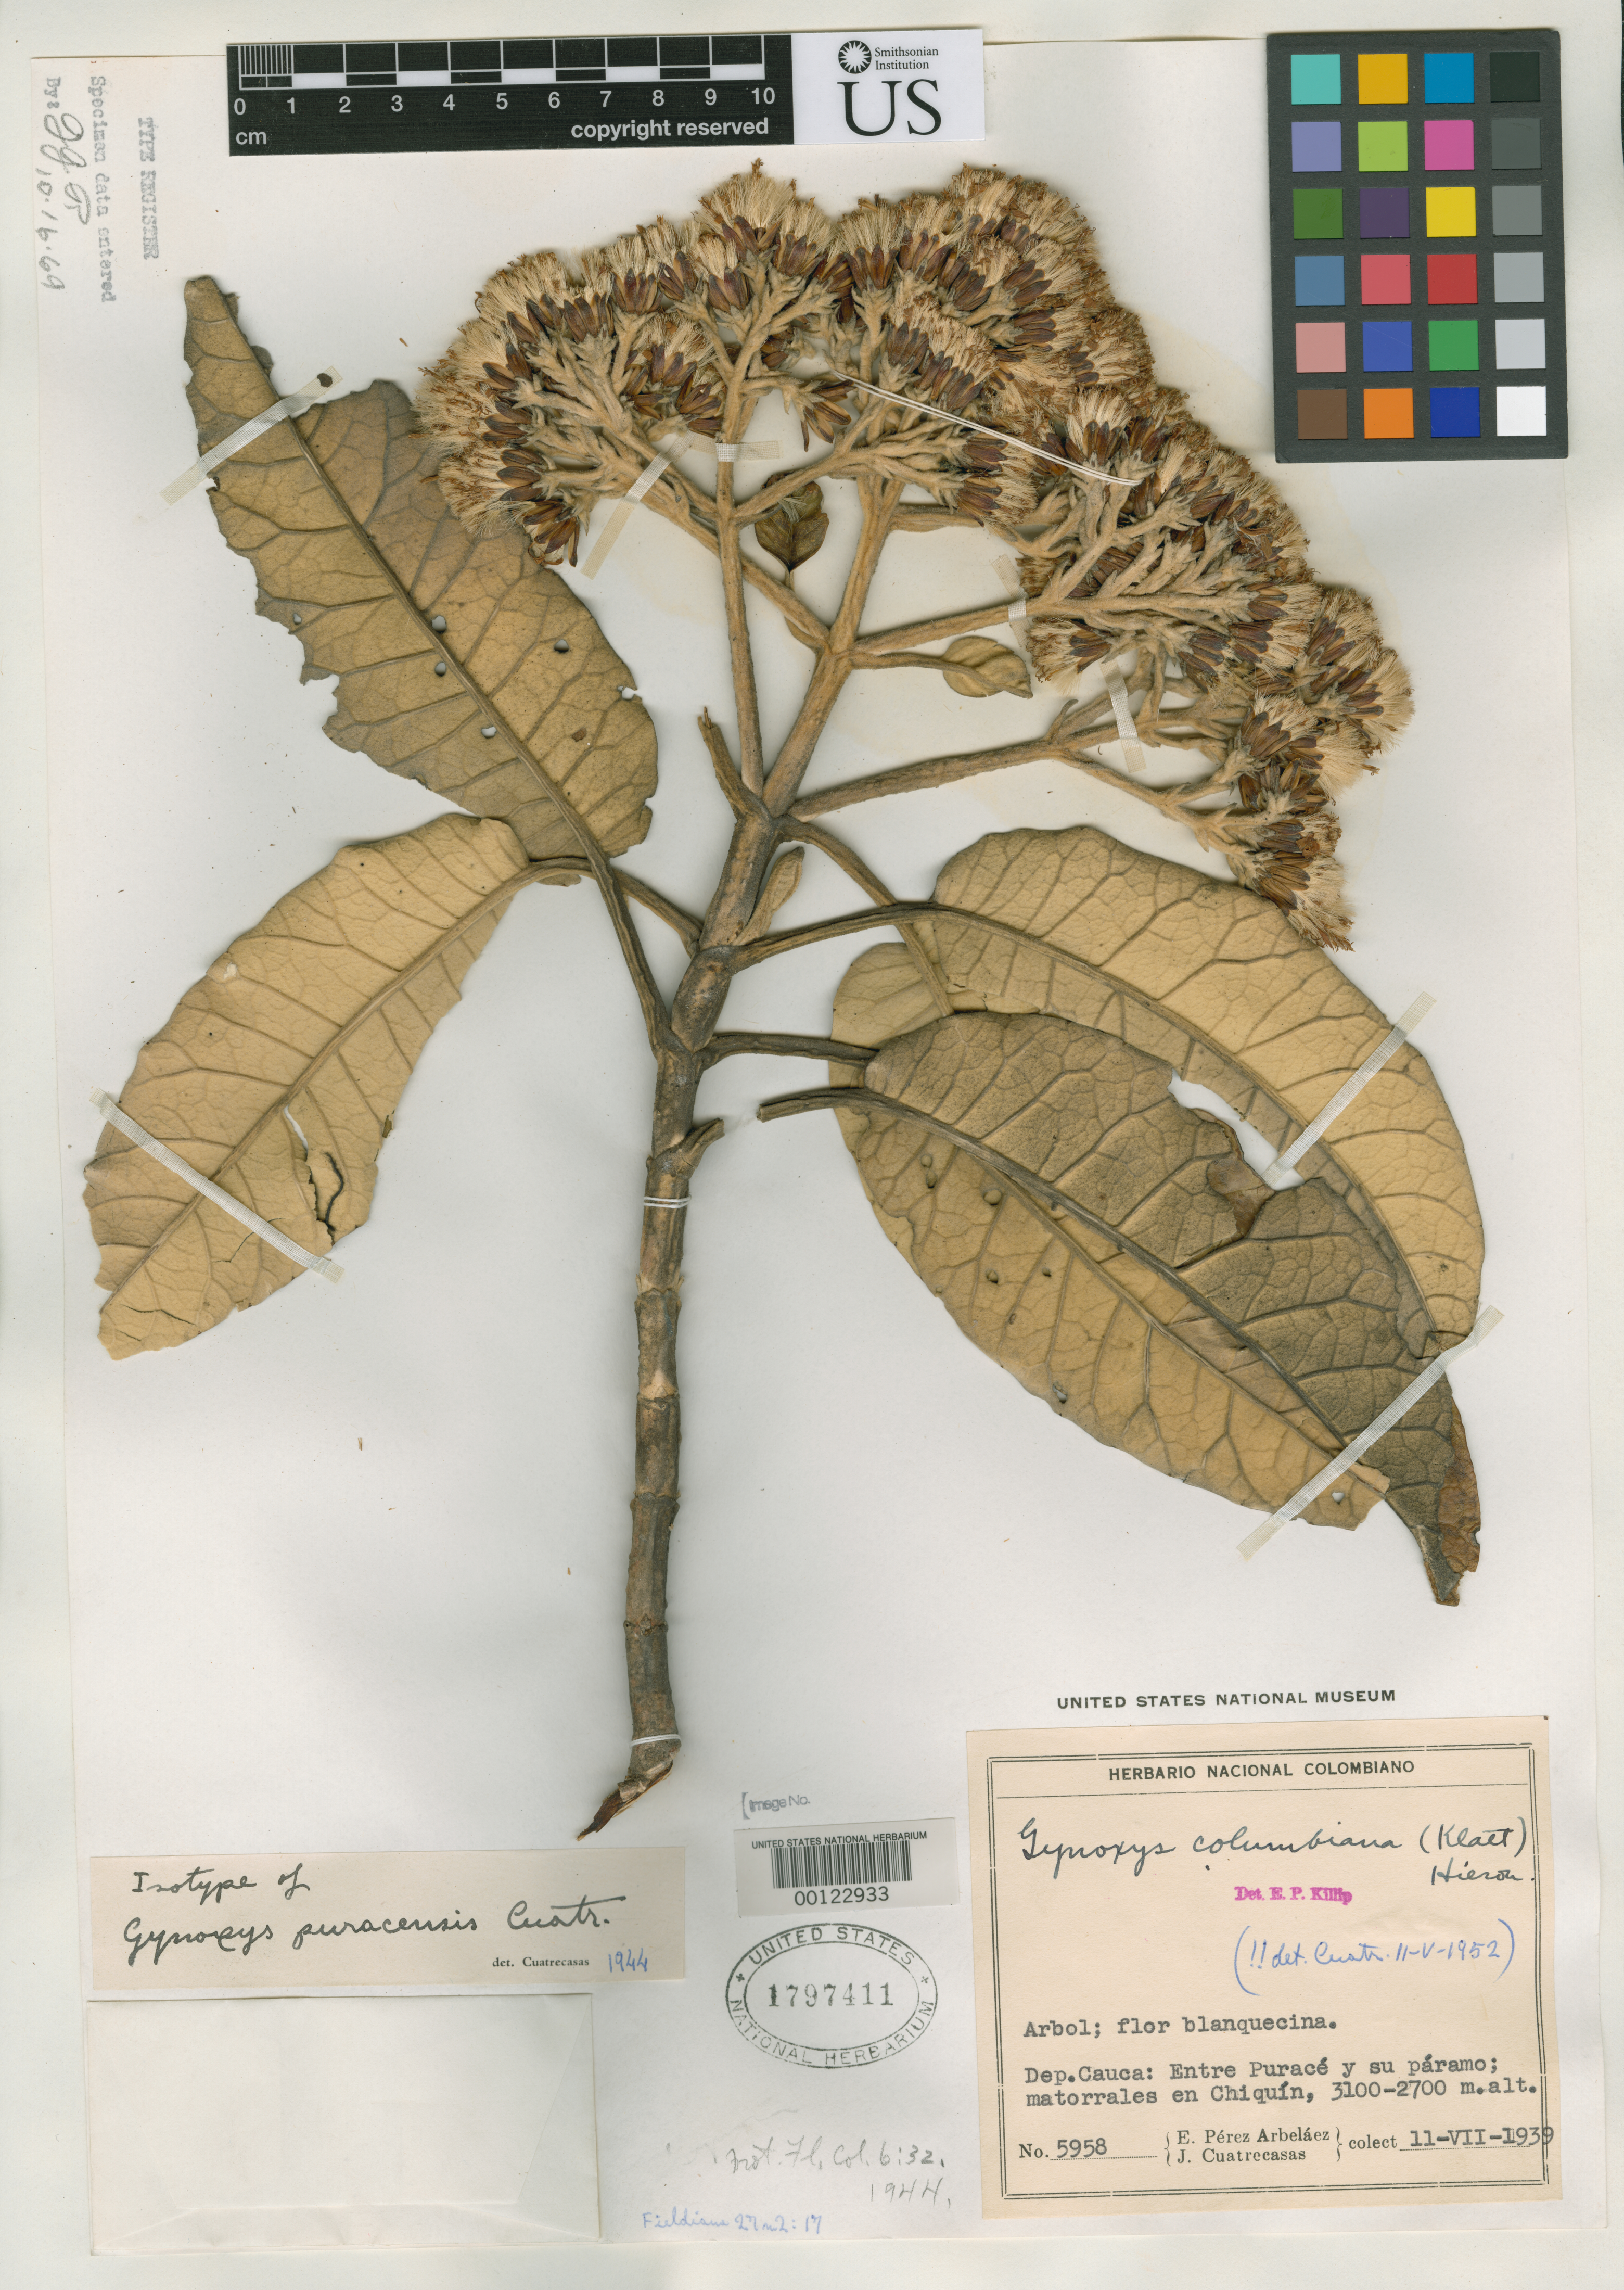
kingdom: Plantae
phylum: Tracheophyta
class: Magnoliopsida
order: Asterales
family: Asteraceae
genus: Gynoxys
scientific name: Gynoxys puracensis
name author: Cuatrec.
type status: Isotype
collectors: E. Pérez Arbeláez & J. Cuatrecasas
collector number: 5958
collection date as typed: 11 Jul 1939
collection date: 1939-07-11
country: Colombia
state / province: Cauca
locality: Purace.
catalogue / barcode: US 1797411